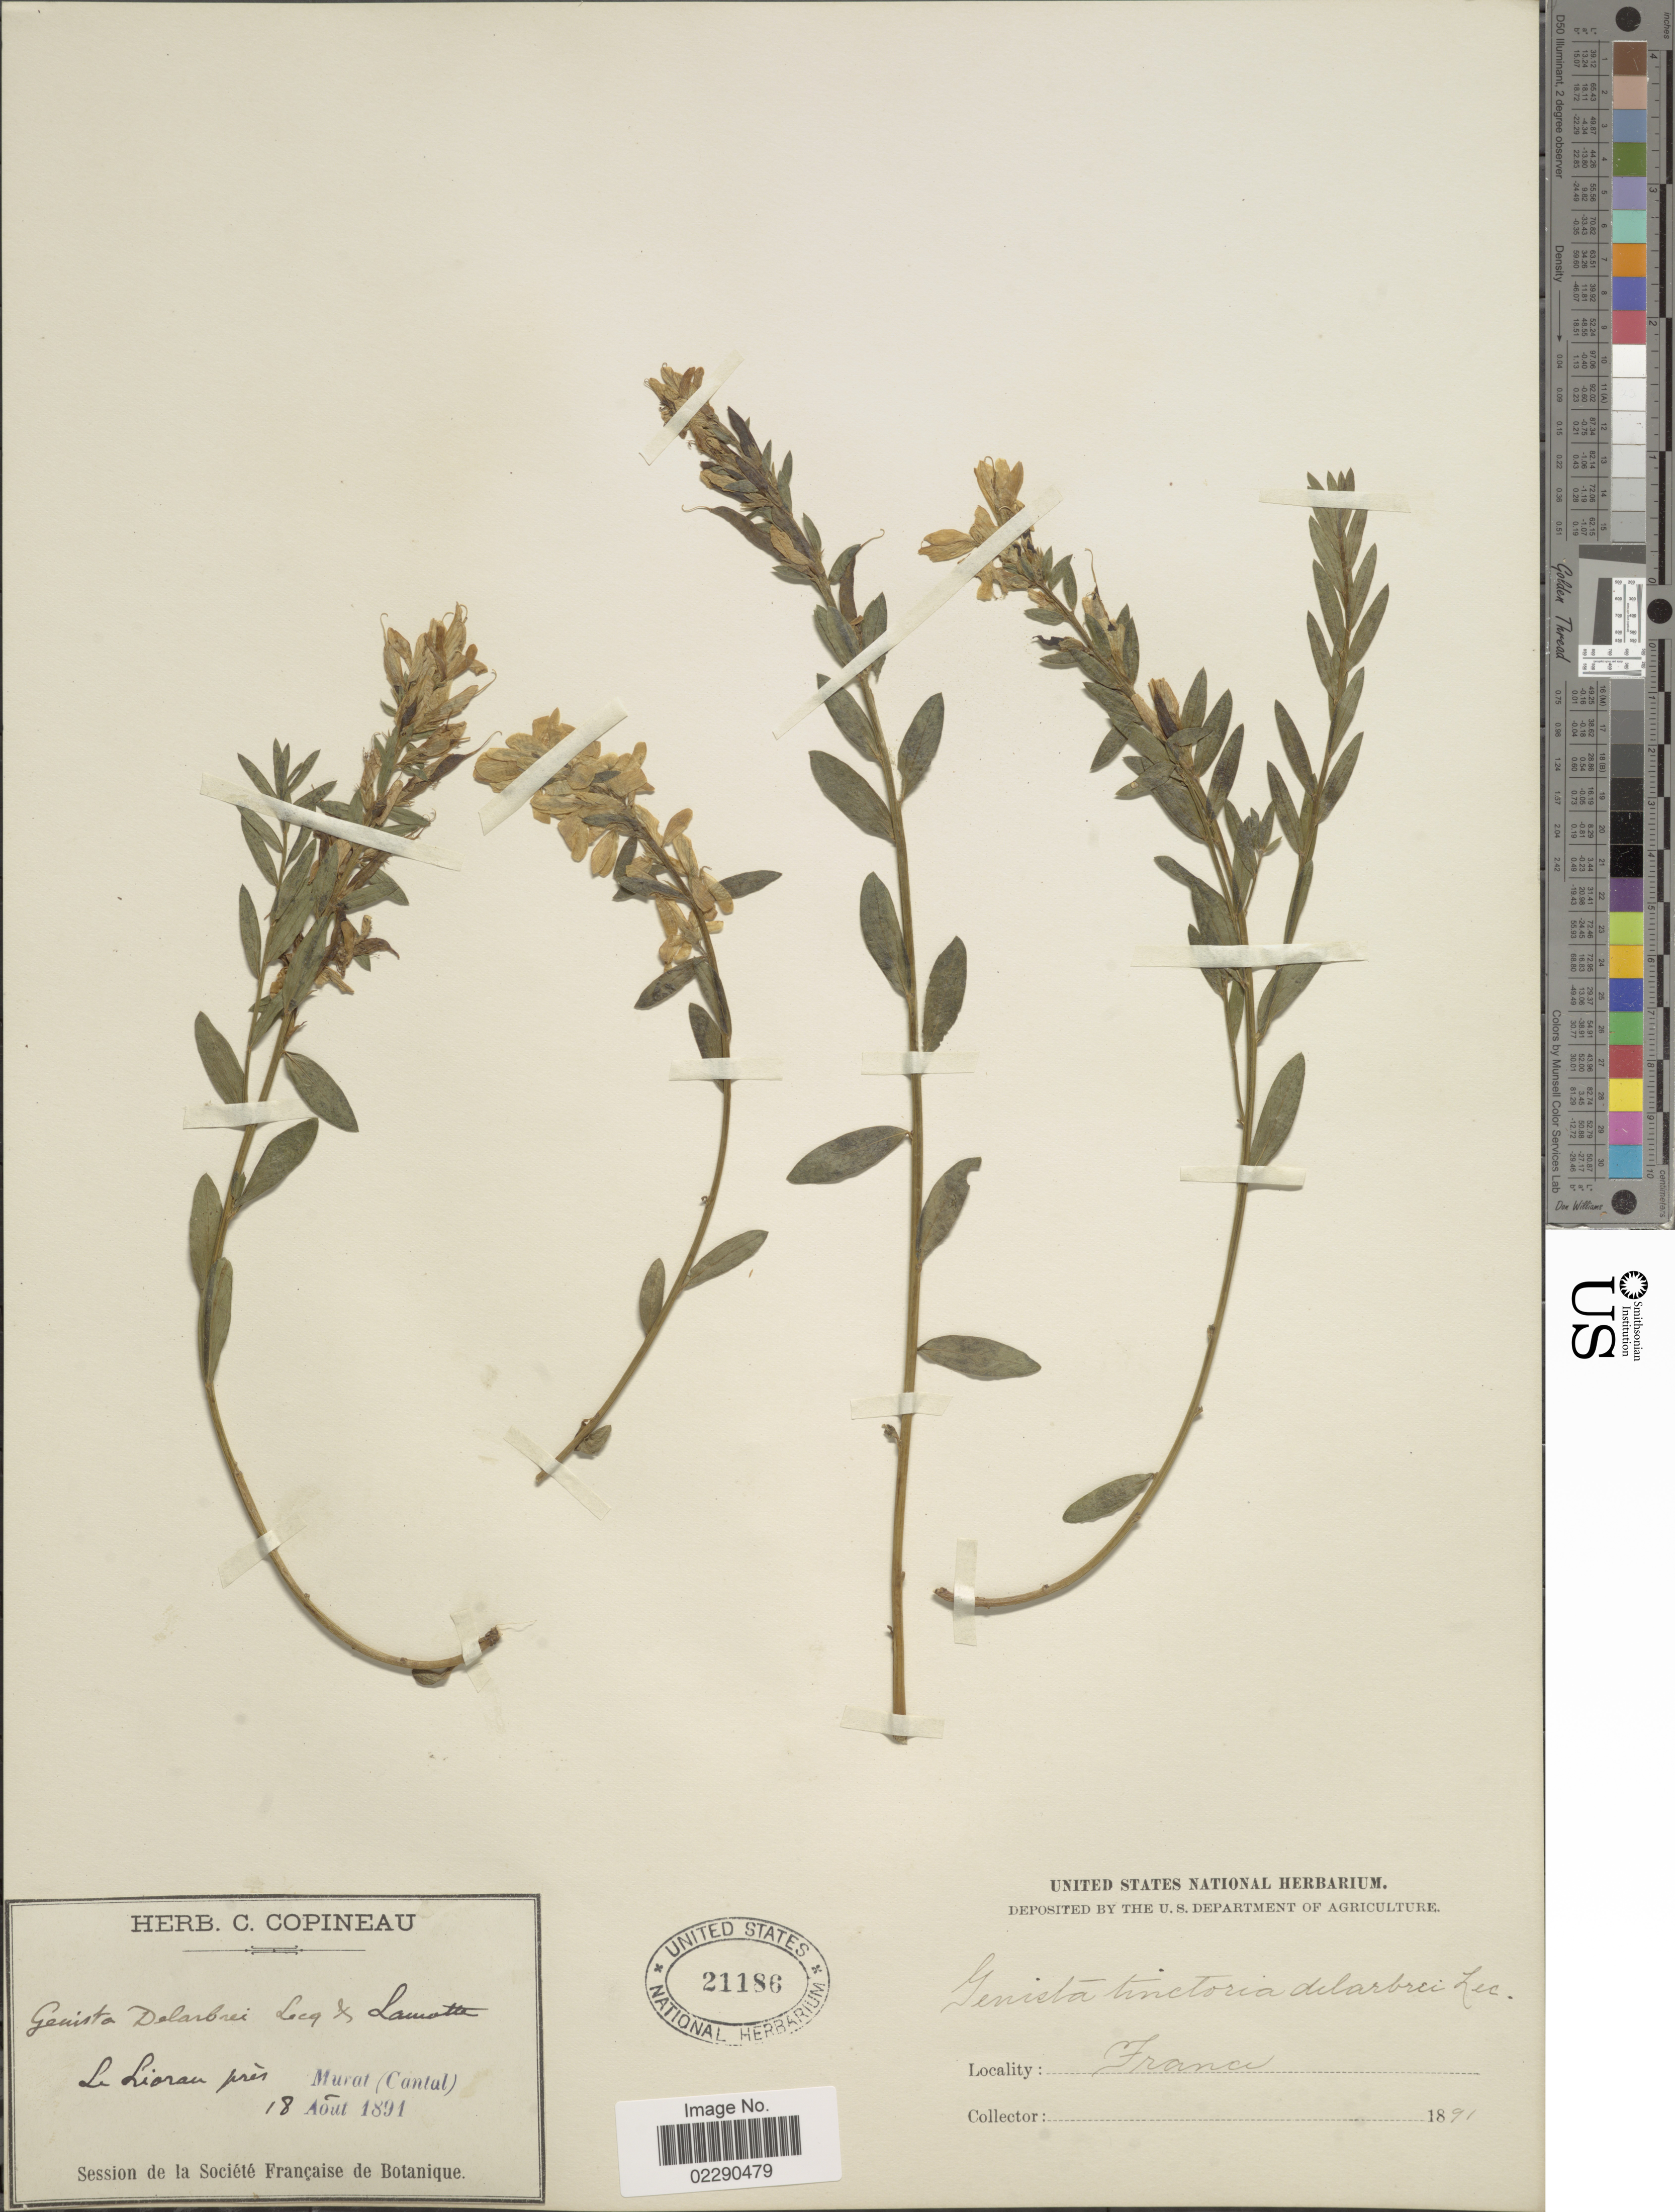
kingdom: Plantae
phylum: Tracheophyta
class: Magnoliopsida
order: Fabales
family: Fabaceae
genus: Genista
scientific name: Genista tinctoria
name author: L.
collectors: ex herb. C. Copineau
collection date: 1891-08-18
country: France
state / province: Auvergne-Rhône-Alpes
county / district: Cantal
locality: Le Lioran pres Murat (Cantal)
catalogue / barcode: US 21186